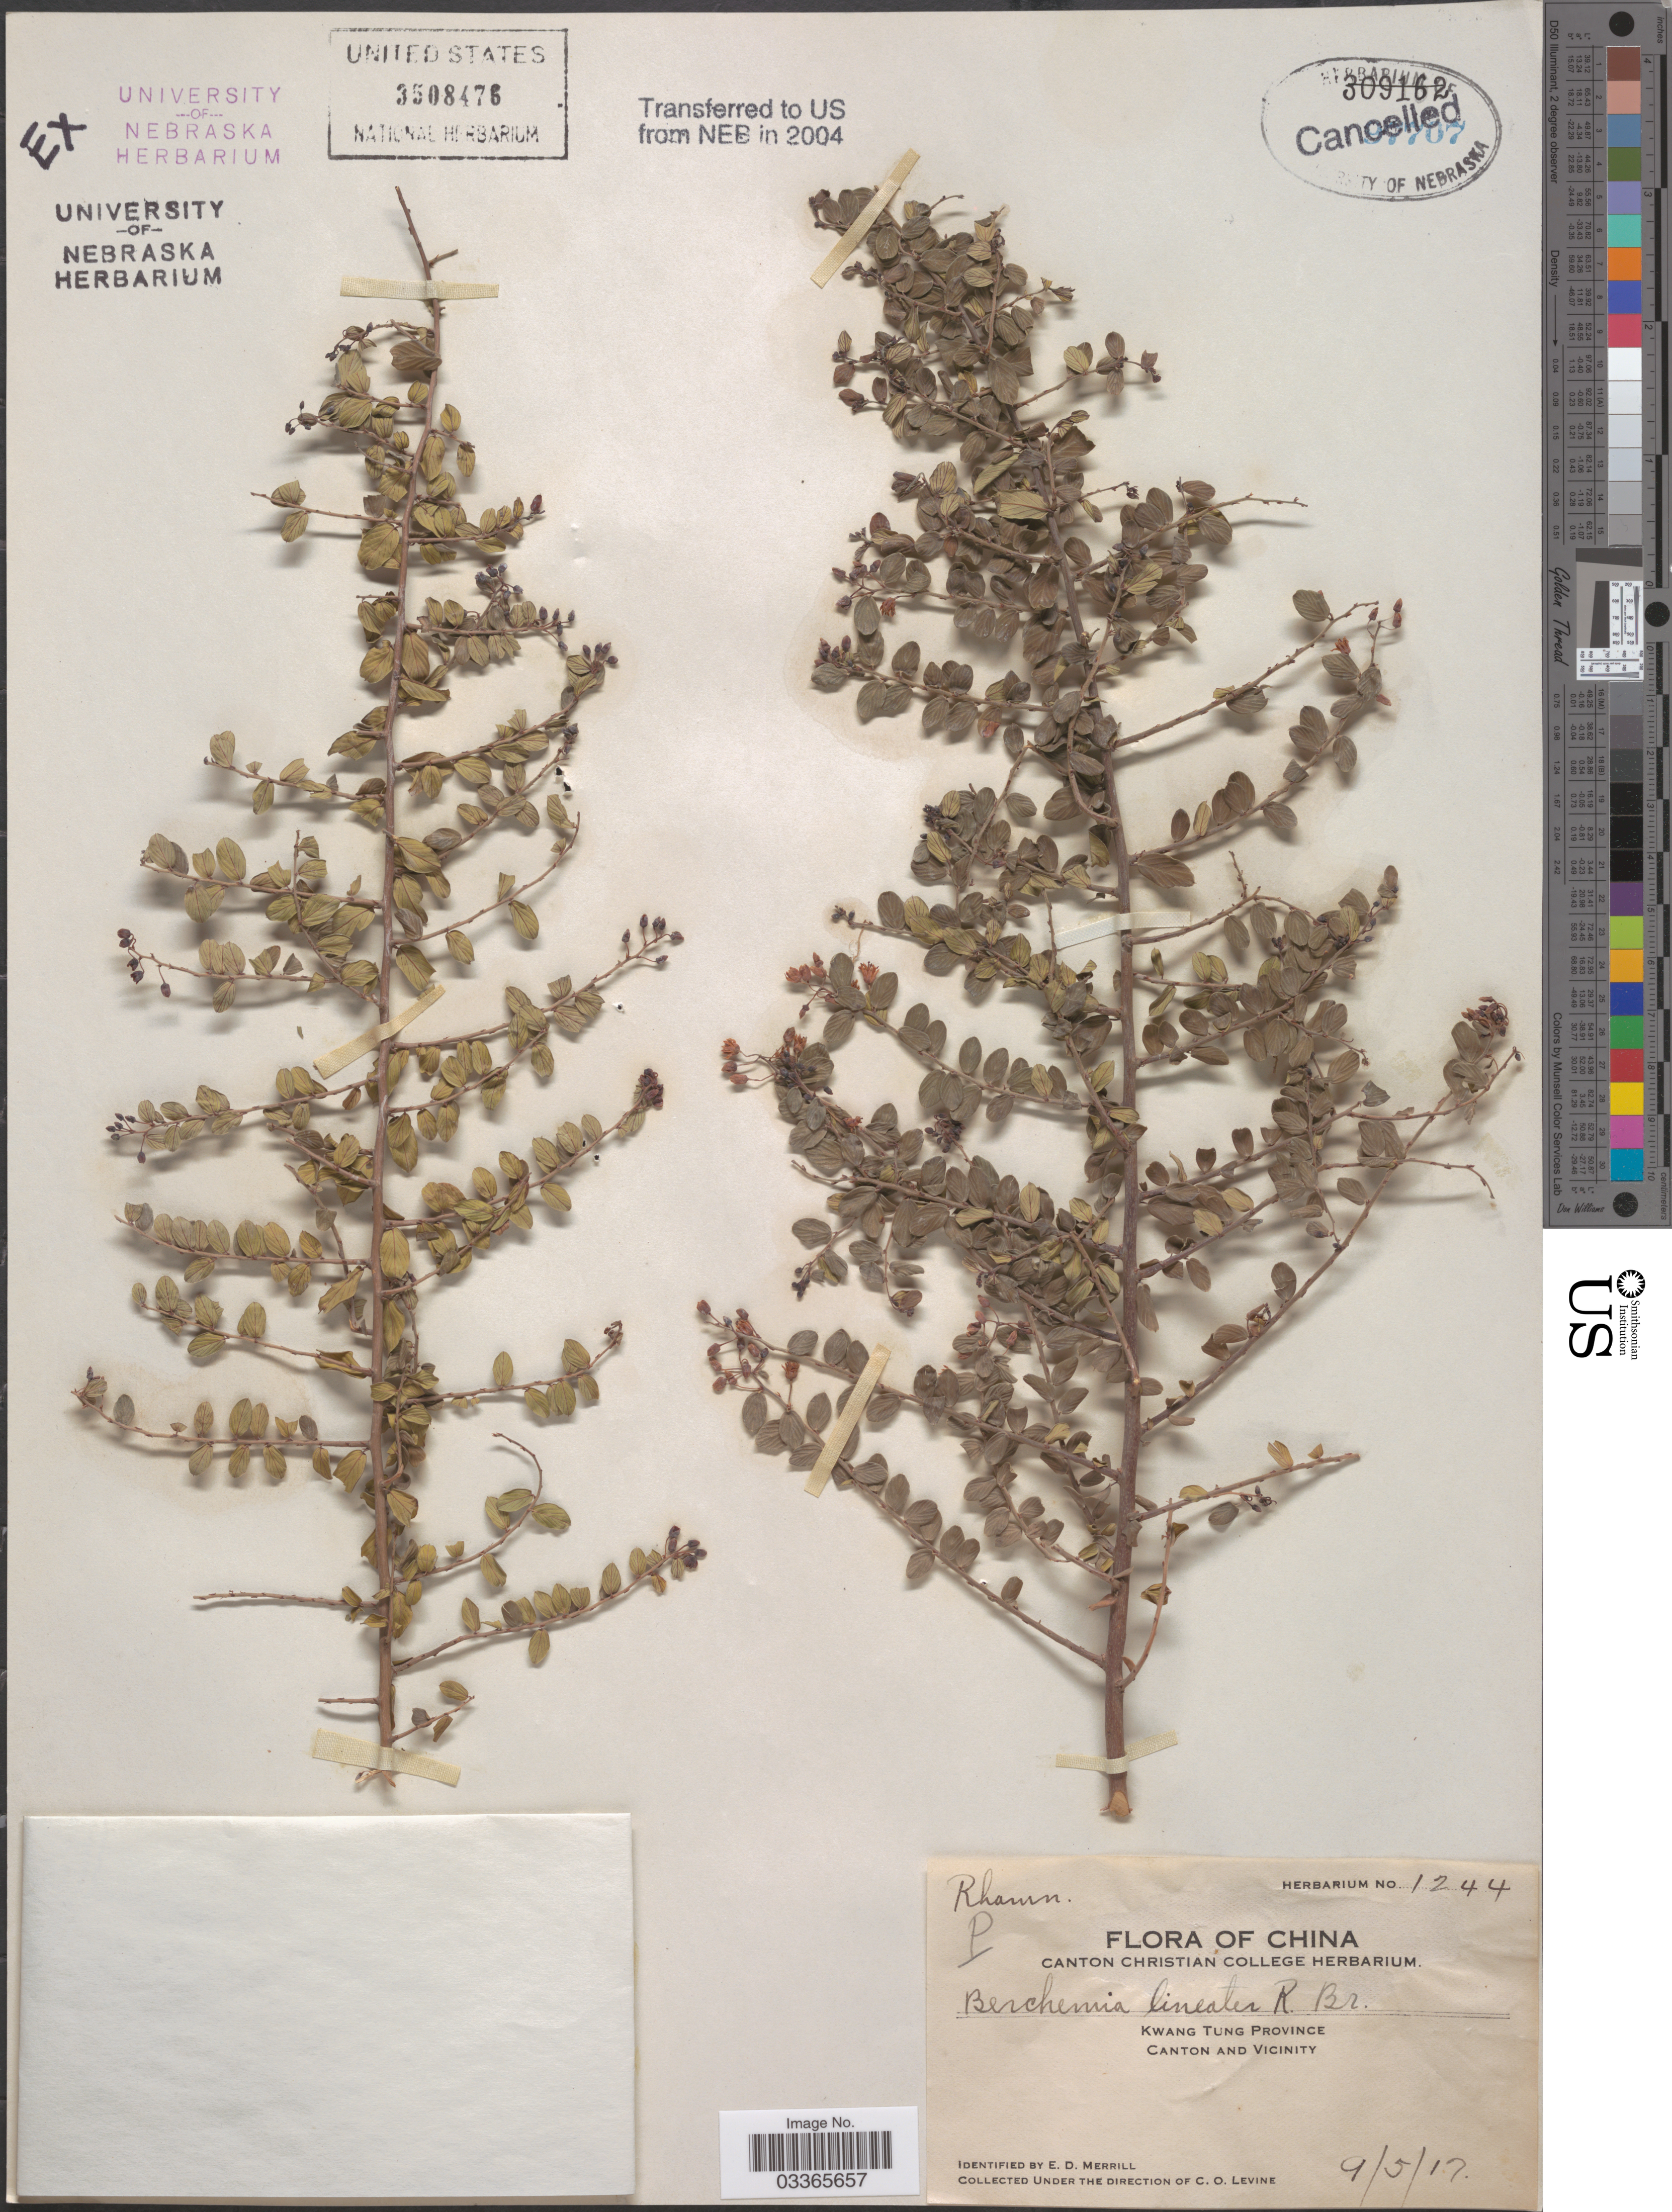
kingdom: Plantae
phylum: Tracheophyta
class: Magnoliopsida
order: Rosales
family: Rhamnaceae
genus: Berchemia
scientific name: Berchemia lineata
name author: (L.) DC.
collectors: C. O. Levine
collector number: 1244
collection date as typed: Transcribed d/m/y: 9/5/17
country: China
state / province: Guangdong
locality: Kwang Tung Province, Canton and Vicinity.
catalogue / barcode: US 3508476